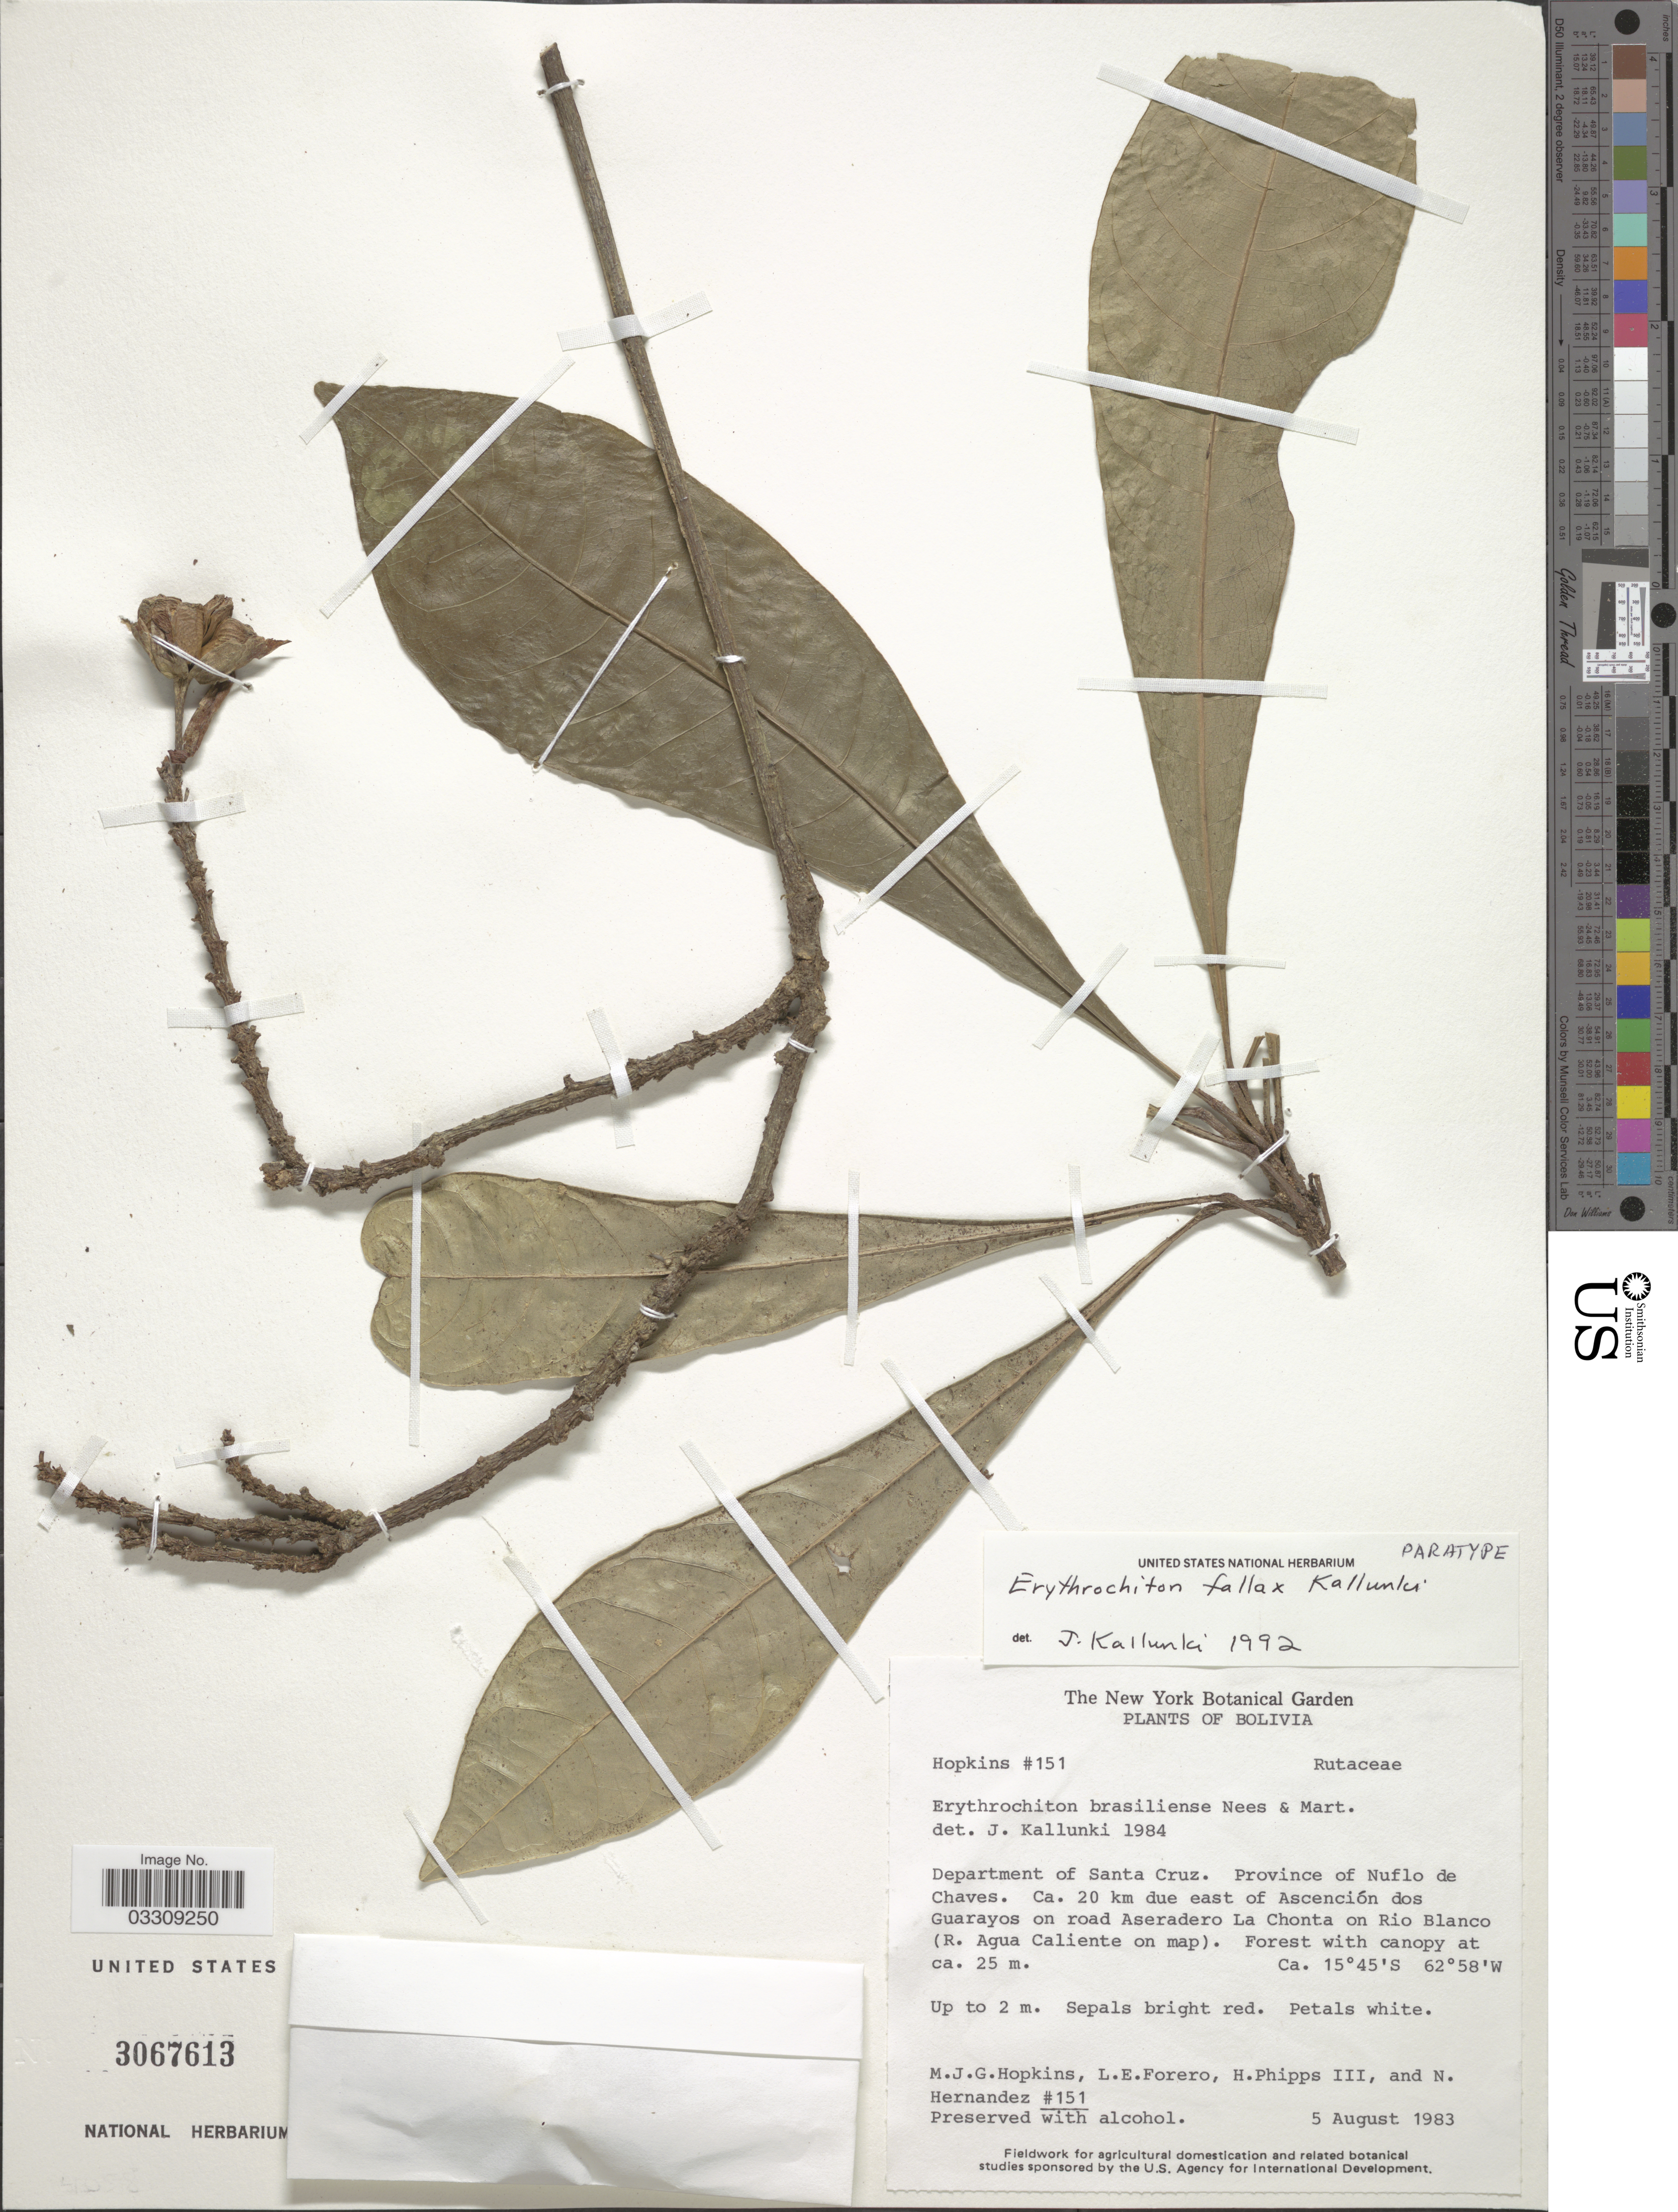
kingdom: Plantae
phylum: Tracheophyta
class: Magnoliopsida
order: Sapindales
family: Rutaceae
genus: Erythrochiton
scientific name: Erythrochiton fallax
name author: Kallunki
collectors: M. J. G. Hopkins, L. Forero, H. Phipps & N. Hernandez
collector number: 151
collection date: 1983-08-05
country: Bolivia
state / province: Santa Cruz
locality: Department of Santa Cruz. Province of Nuflo de Chaves. Ca. 20 km due east of Ascención dos Guarayos on road Aseradero La Chonta on Rio Blanco (R. Agua Caliente on map).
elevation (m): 25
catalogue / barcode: US 3067613